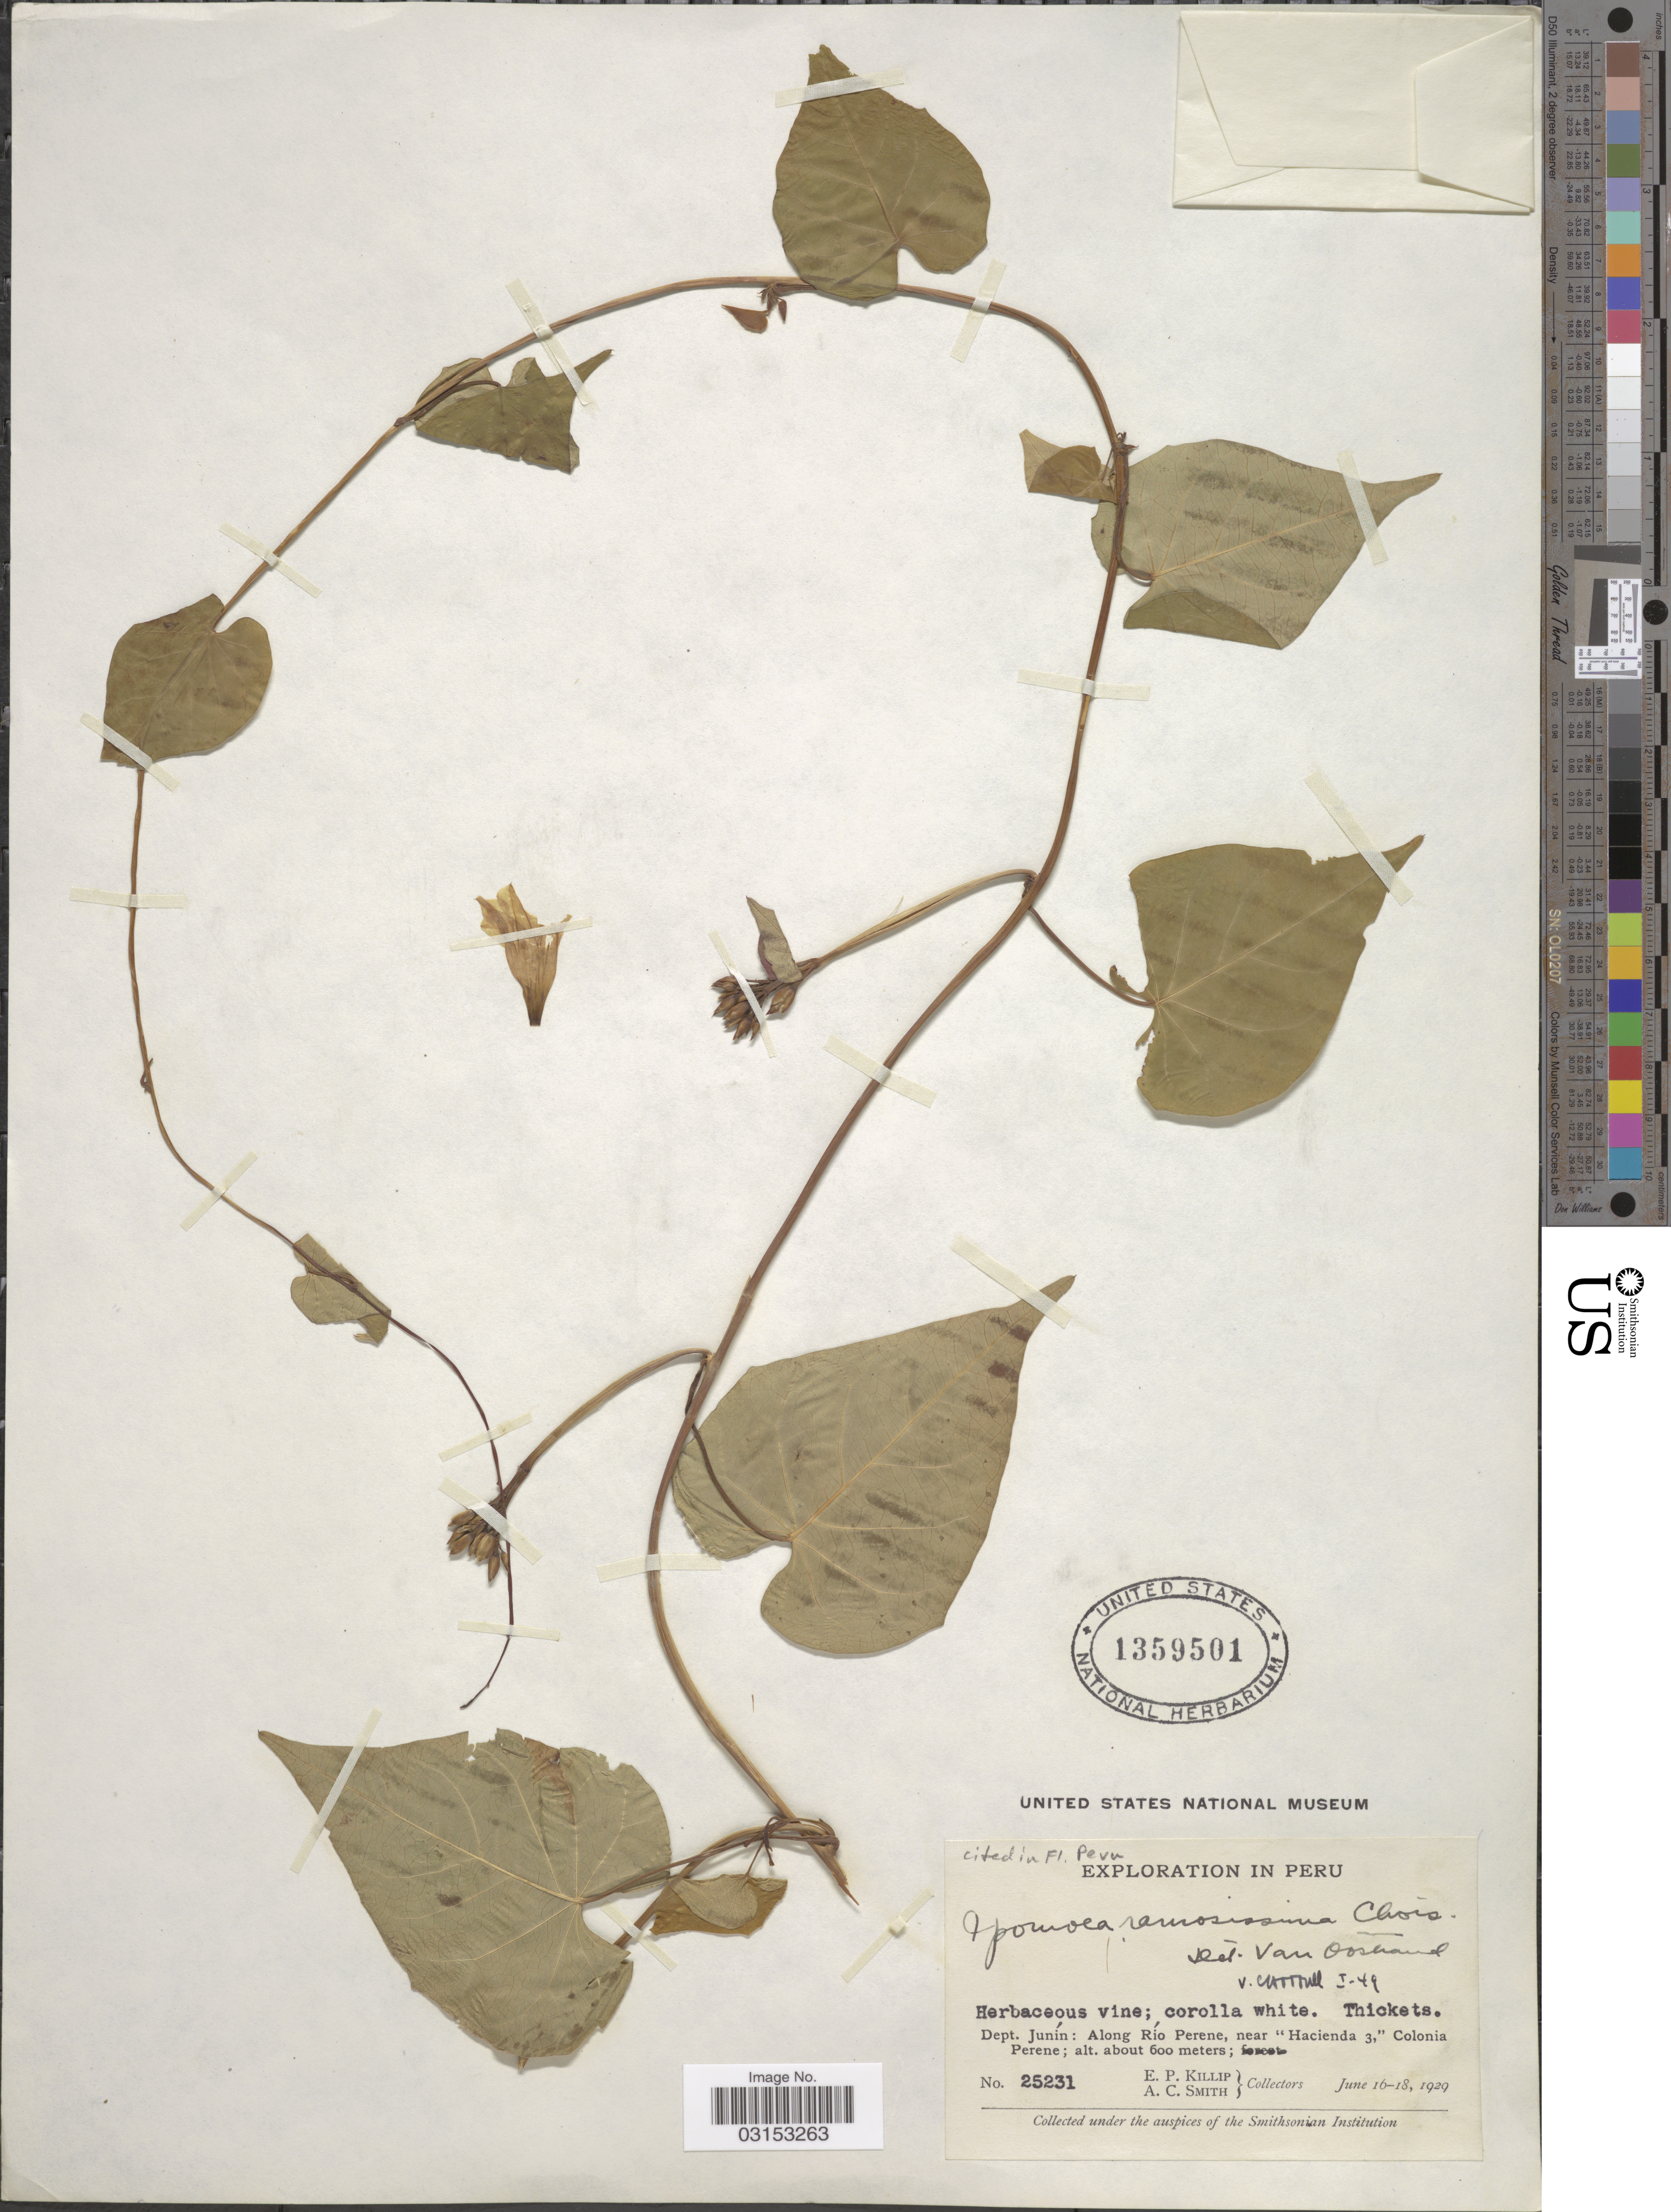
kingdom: Plantae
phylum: Tracheophyta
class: Magnoliopsida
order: Solanales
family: Convolvulaceae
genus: Ipomoea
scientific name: Ipomoea ramosissima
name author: (Poir.) Choisy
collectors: E. P. Killip & A. C. Smith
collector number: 25231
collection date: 1929-06-16/1929-06-18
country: Peru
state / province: Junín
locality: Dept. Junín: Along Río Perene, near "Hacienda 3," Colonia Perene.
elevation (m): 600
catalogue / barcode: US 1359501